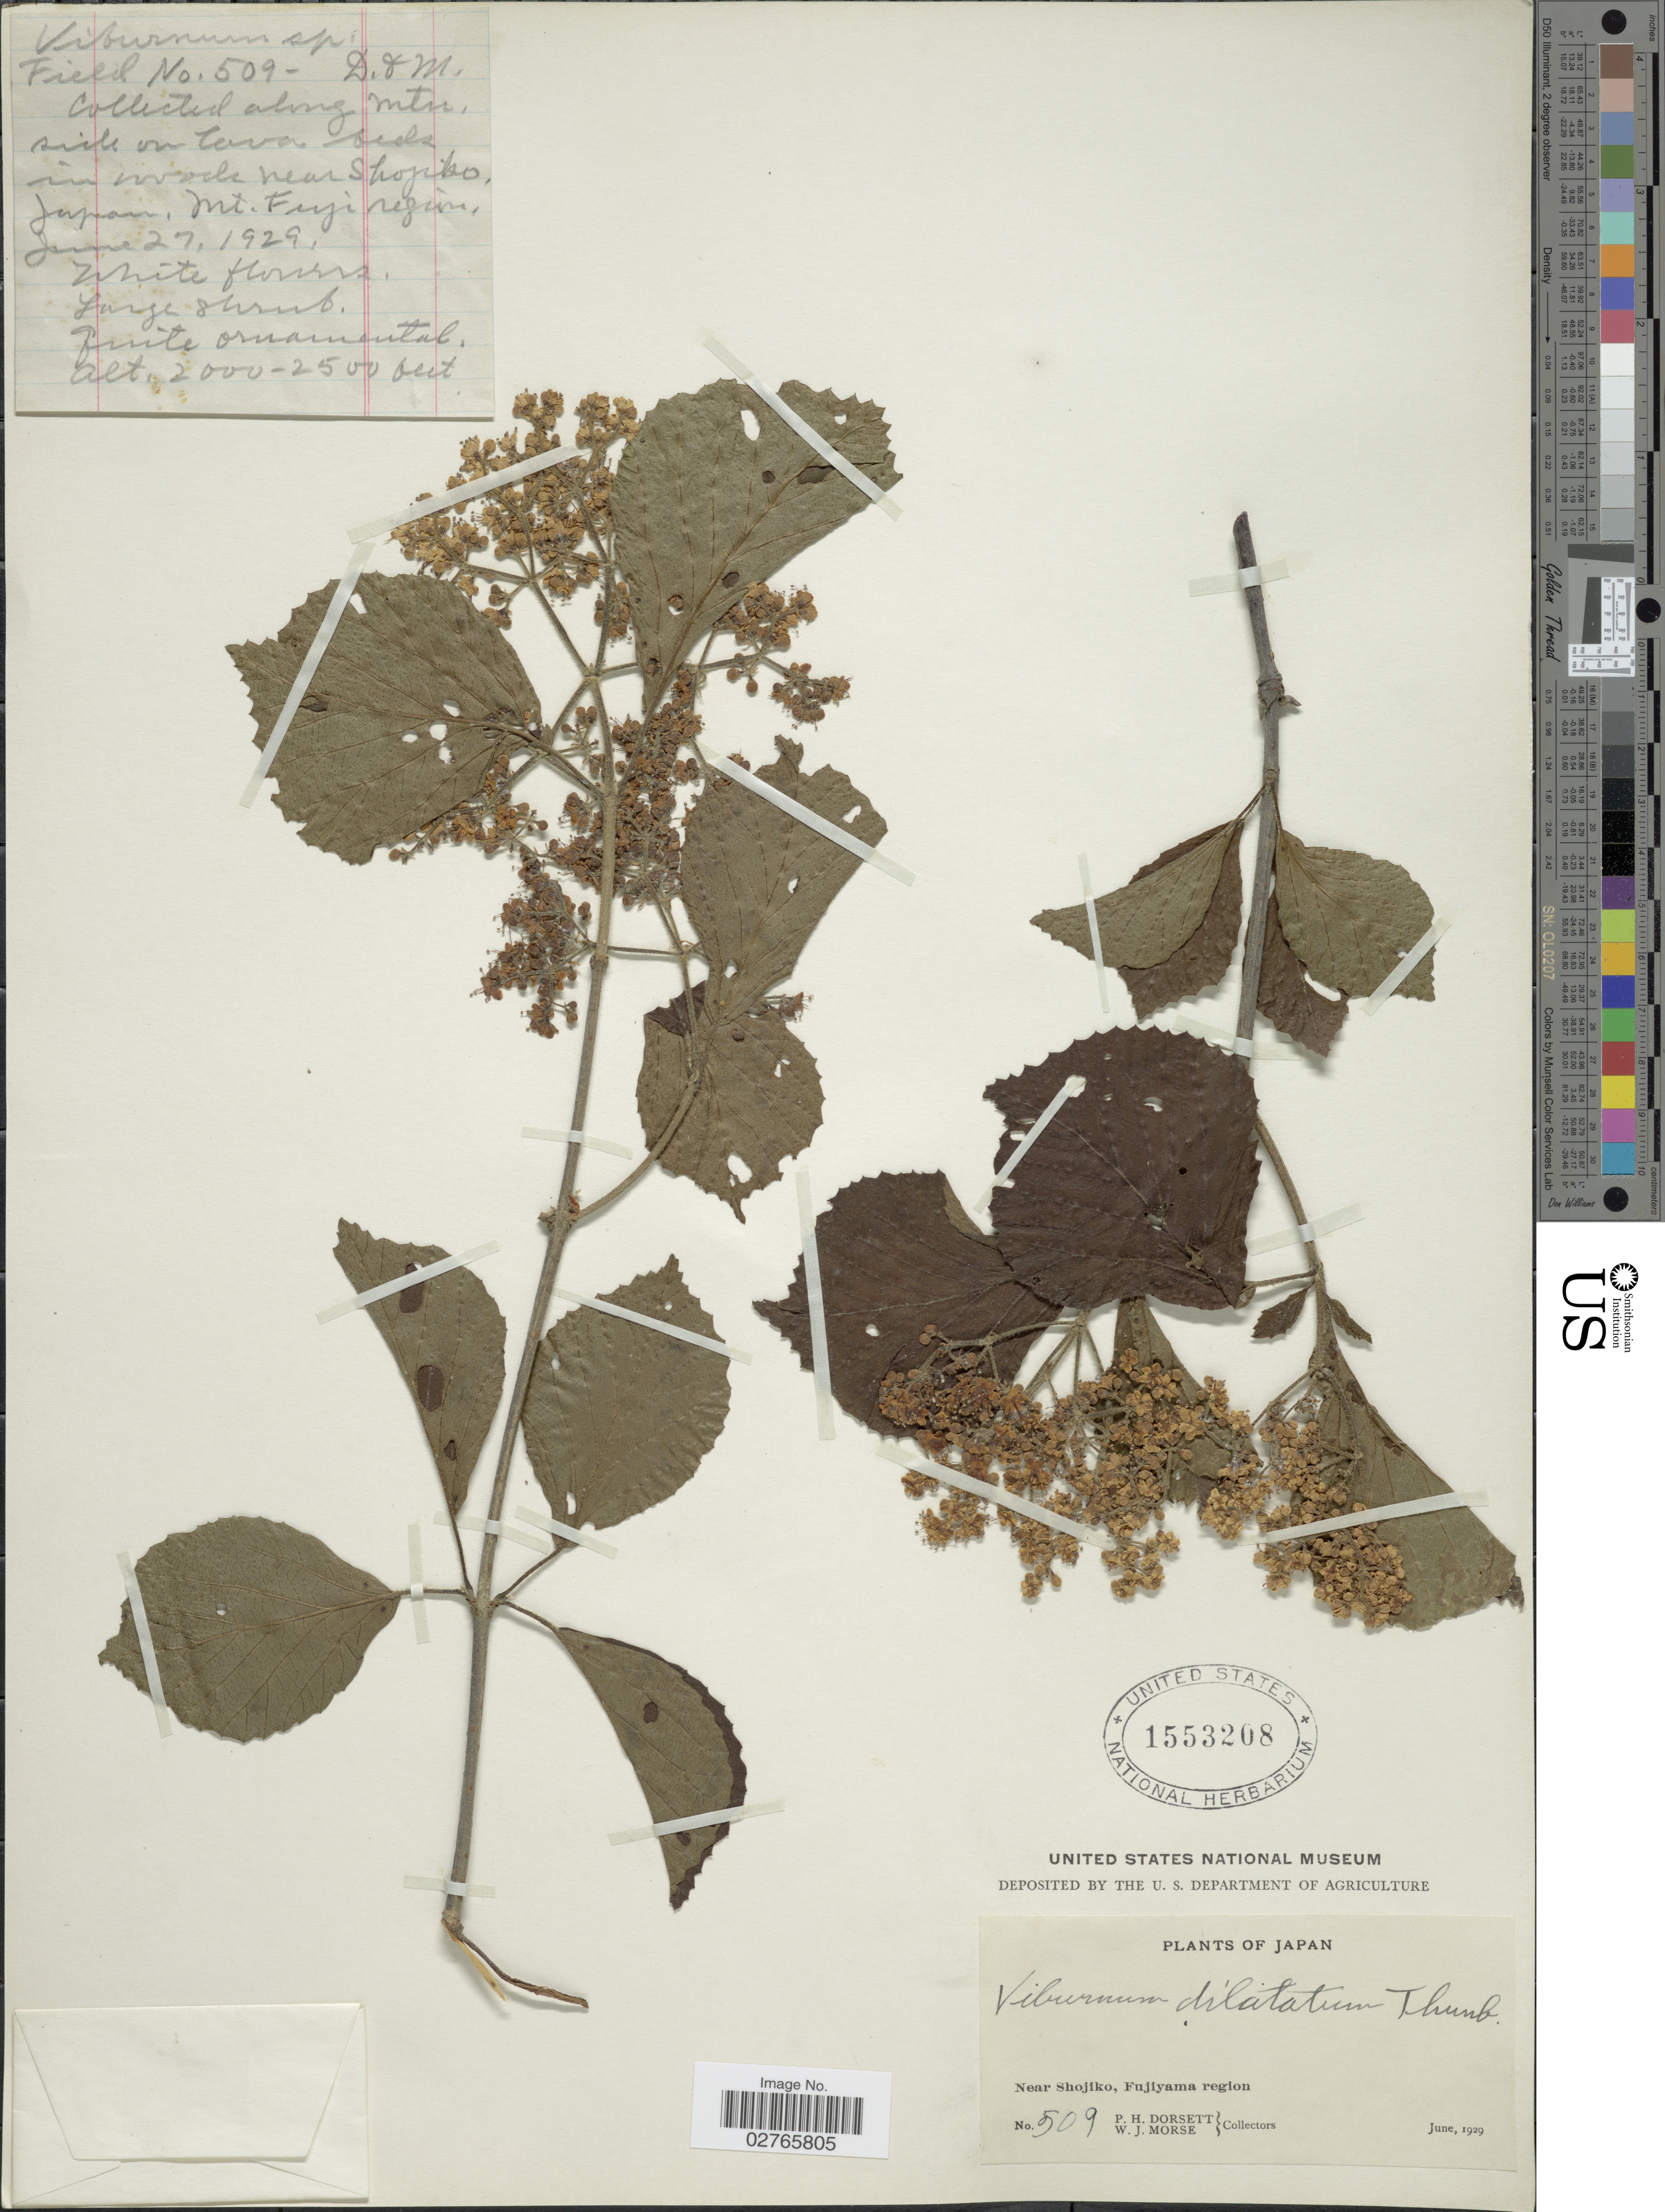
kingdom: Plantae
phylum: Tracheophyta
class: Magnoliopsida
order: Dipsacales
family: Viburnaceae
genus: Viburnum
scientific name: Viburnum dilatatum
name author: Thunb.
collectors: P. H. Dorsett & W. J. Morse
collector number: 509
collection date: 1929-06-27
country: Japan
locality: Near Shojiko, Fujiyama Region.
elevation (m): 610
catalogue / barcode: US 1553208